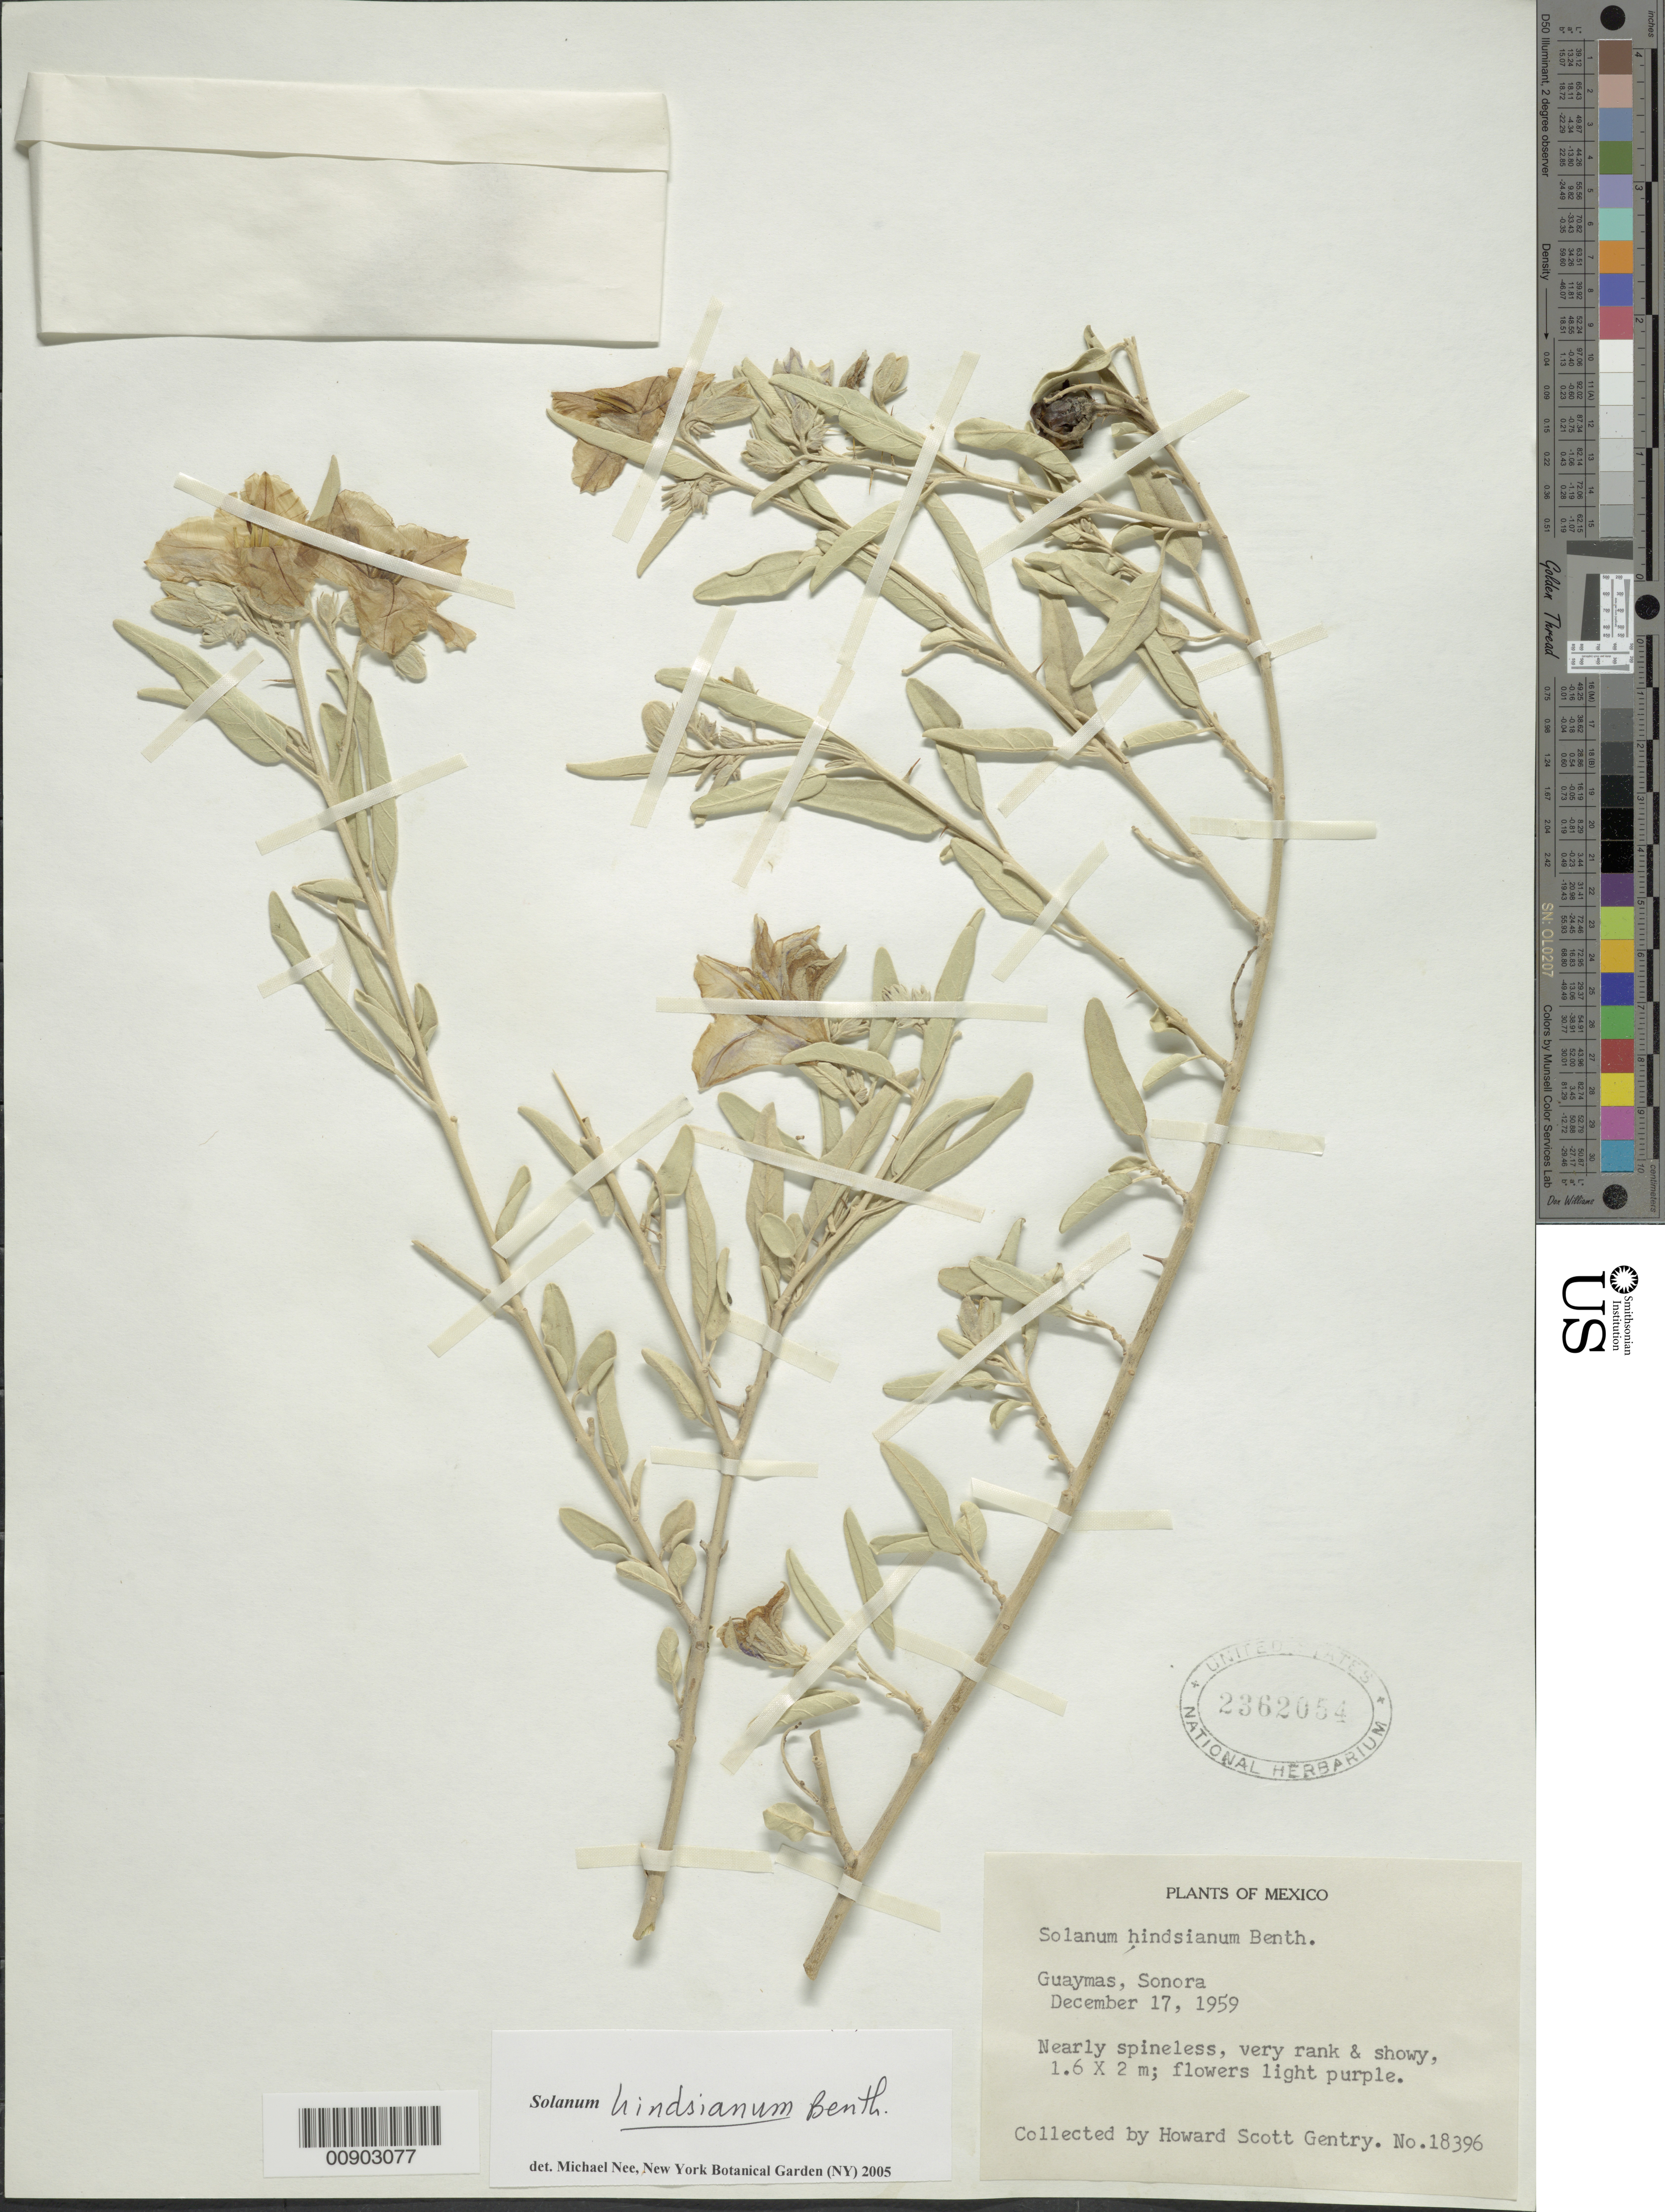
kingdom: Plantae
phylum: Tracheophyta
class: Magnoliopsida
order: Solanales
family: Solanaceae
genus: Solanum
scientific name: Solanum hindsianum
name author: Benth.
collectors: H. S. Gentry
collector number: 18396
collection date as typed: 17 Dec 1959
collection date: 1959-12-17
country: Mexico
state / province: Sonora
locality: Guaymas, Sonora.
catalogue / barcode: US 2362054